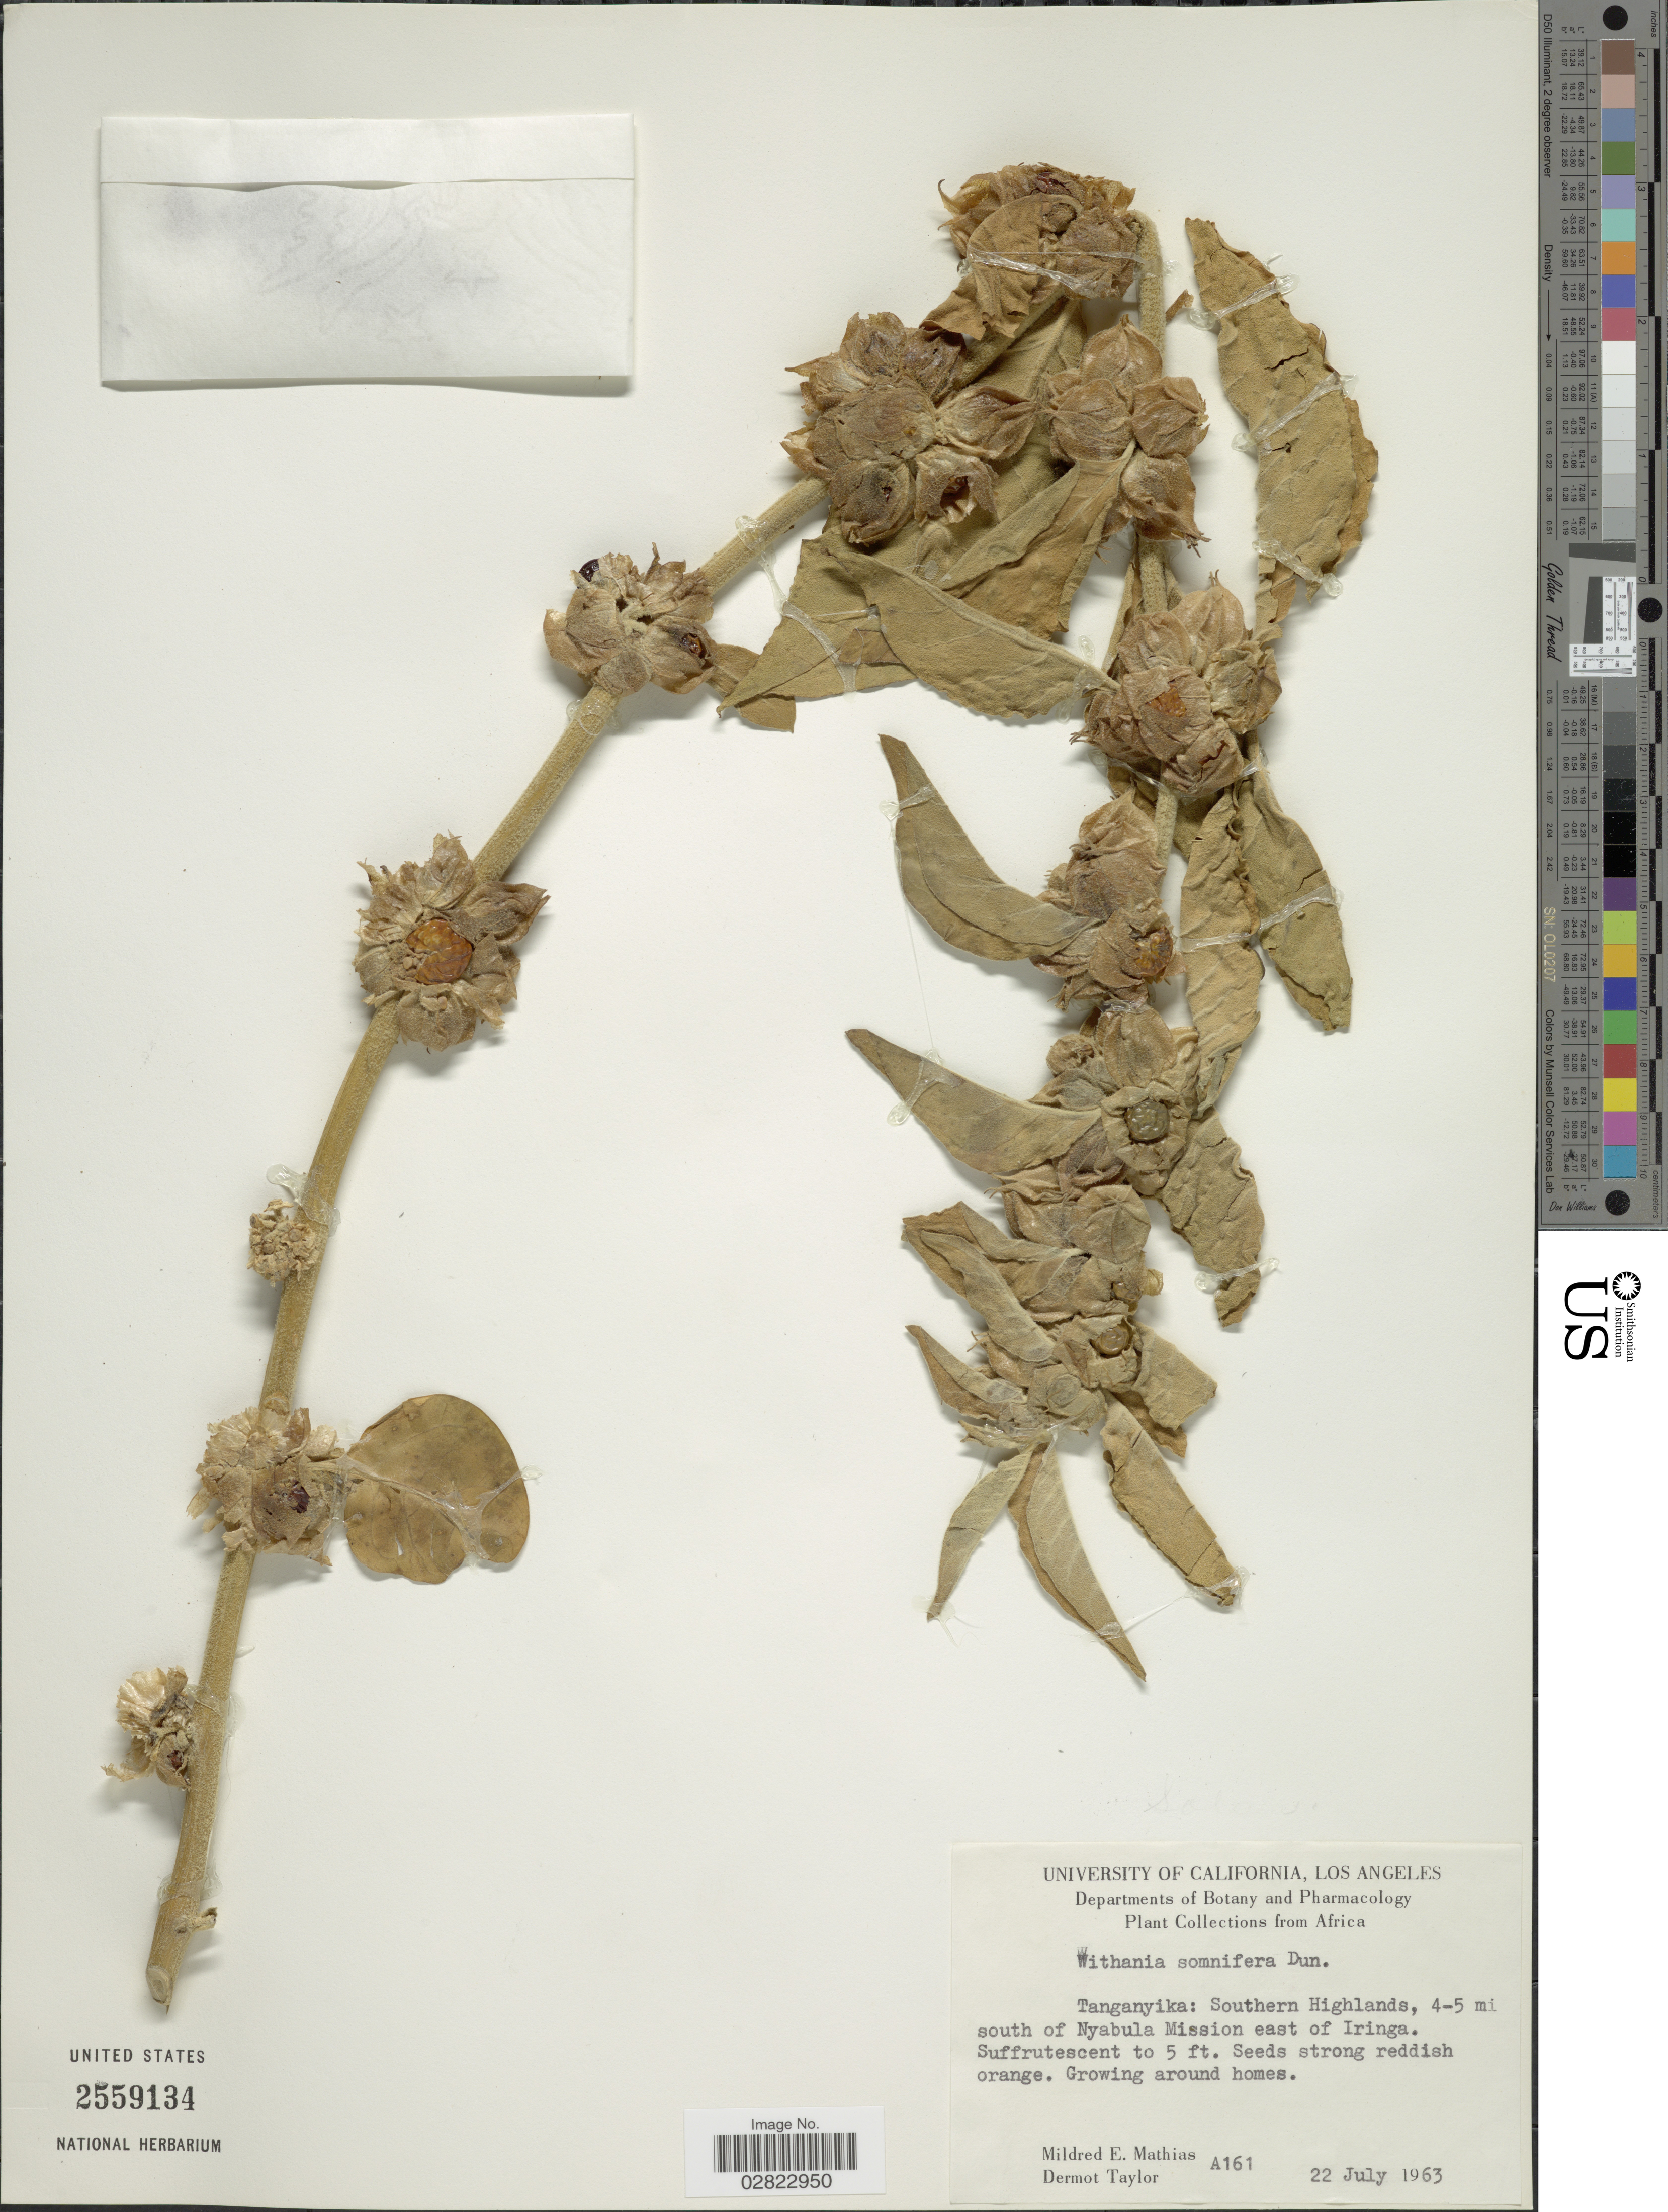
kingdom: Plantae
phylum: Tracheophyta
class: Magnoliopsida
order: Solanales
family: Solanaceae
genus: Withania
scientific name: Withania somnifera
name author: (L.) Dunal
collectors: M. E. Mathias & D. Taylor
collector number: A161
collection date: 1963-07-22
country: Tanzania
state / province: Iringa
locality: Tanganyika: Southern Highlands, 4-5 mi south of Nyabula Mission east of Iringa.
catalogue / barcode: US 2559134